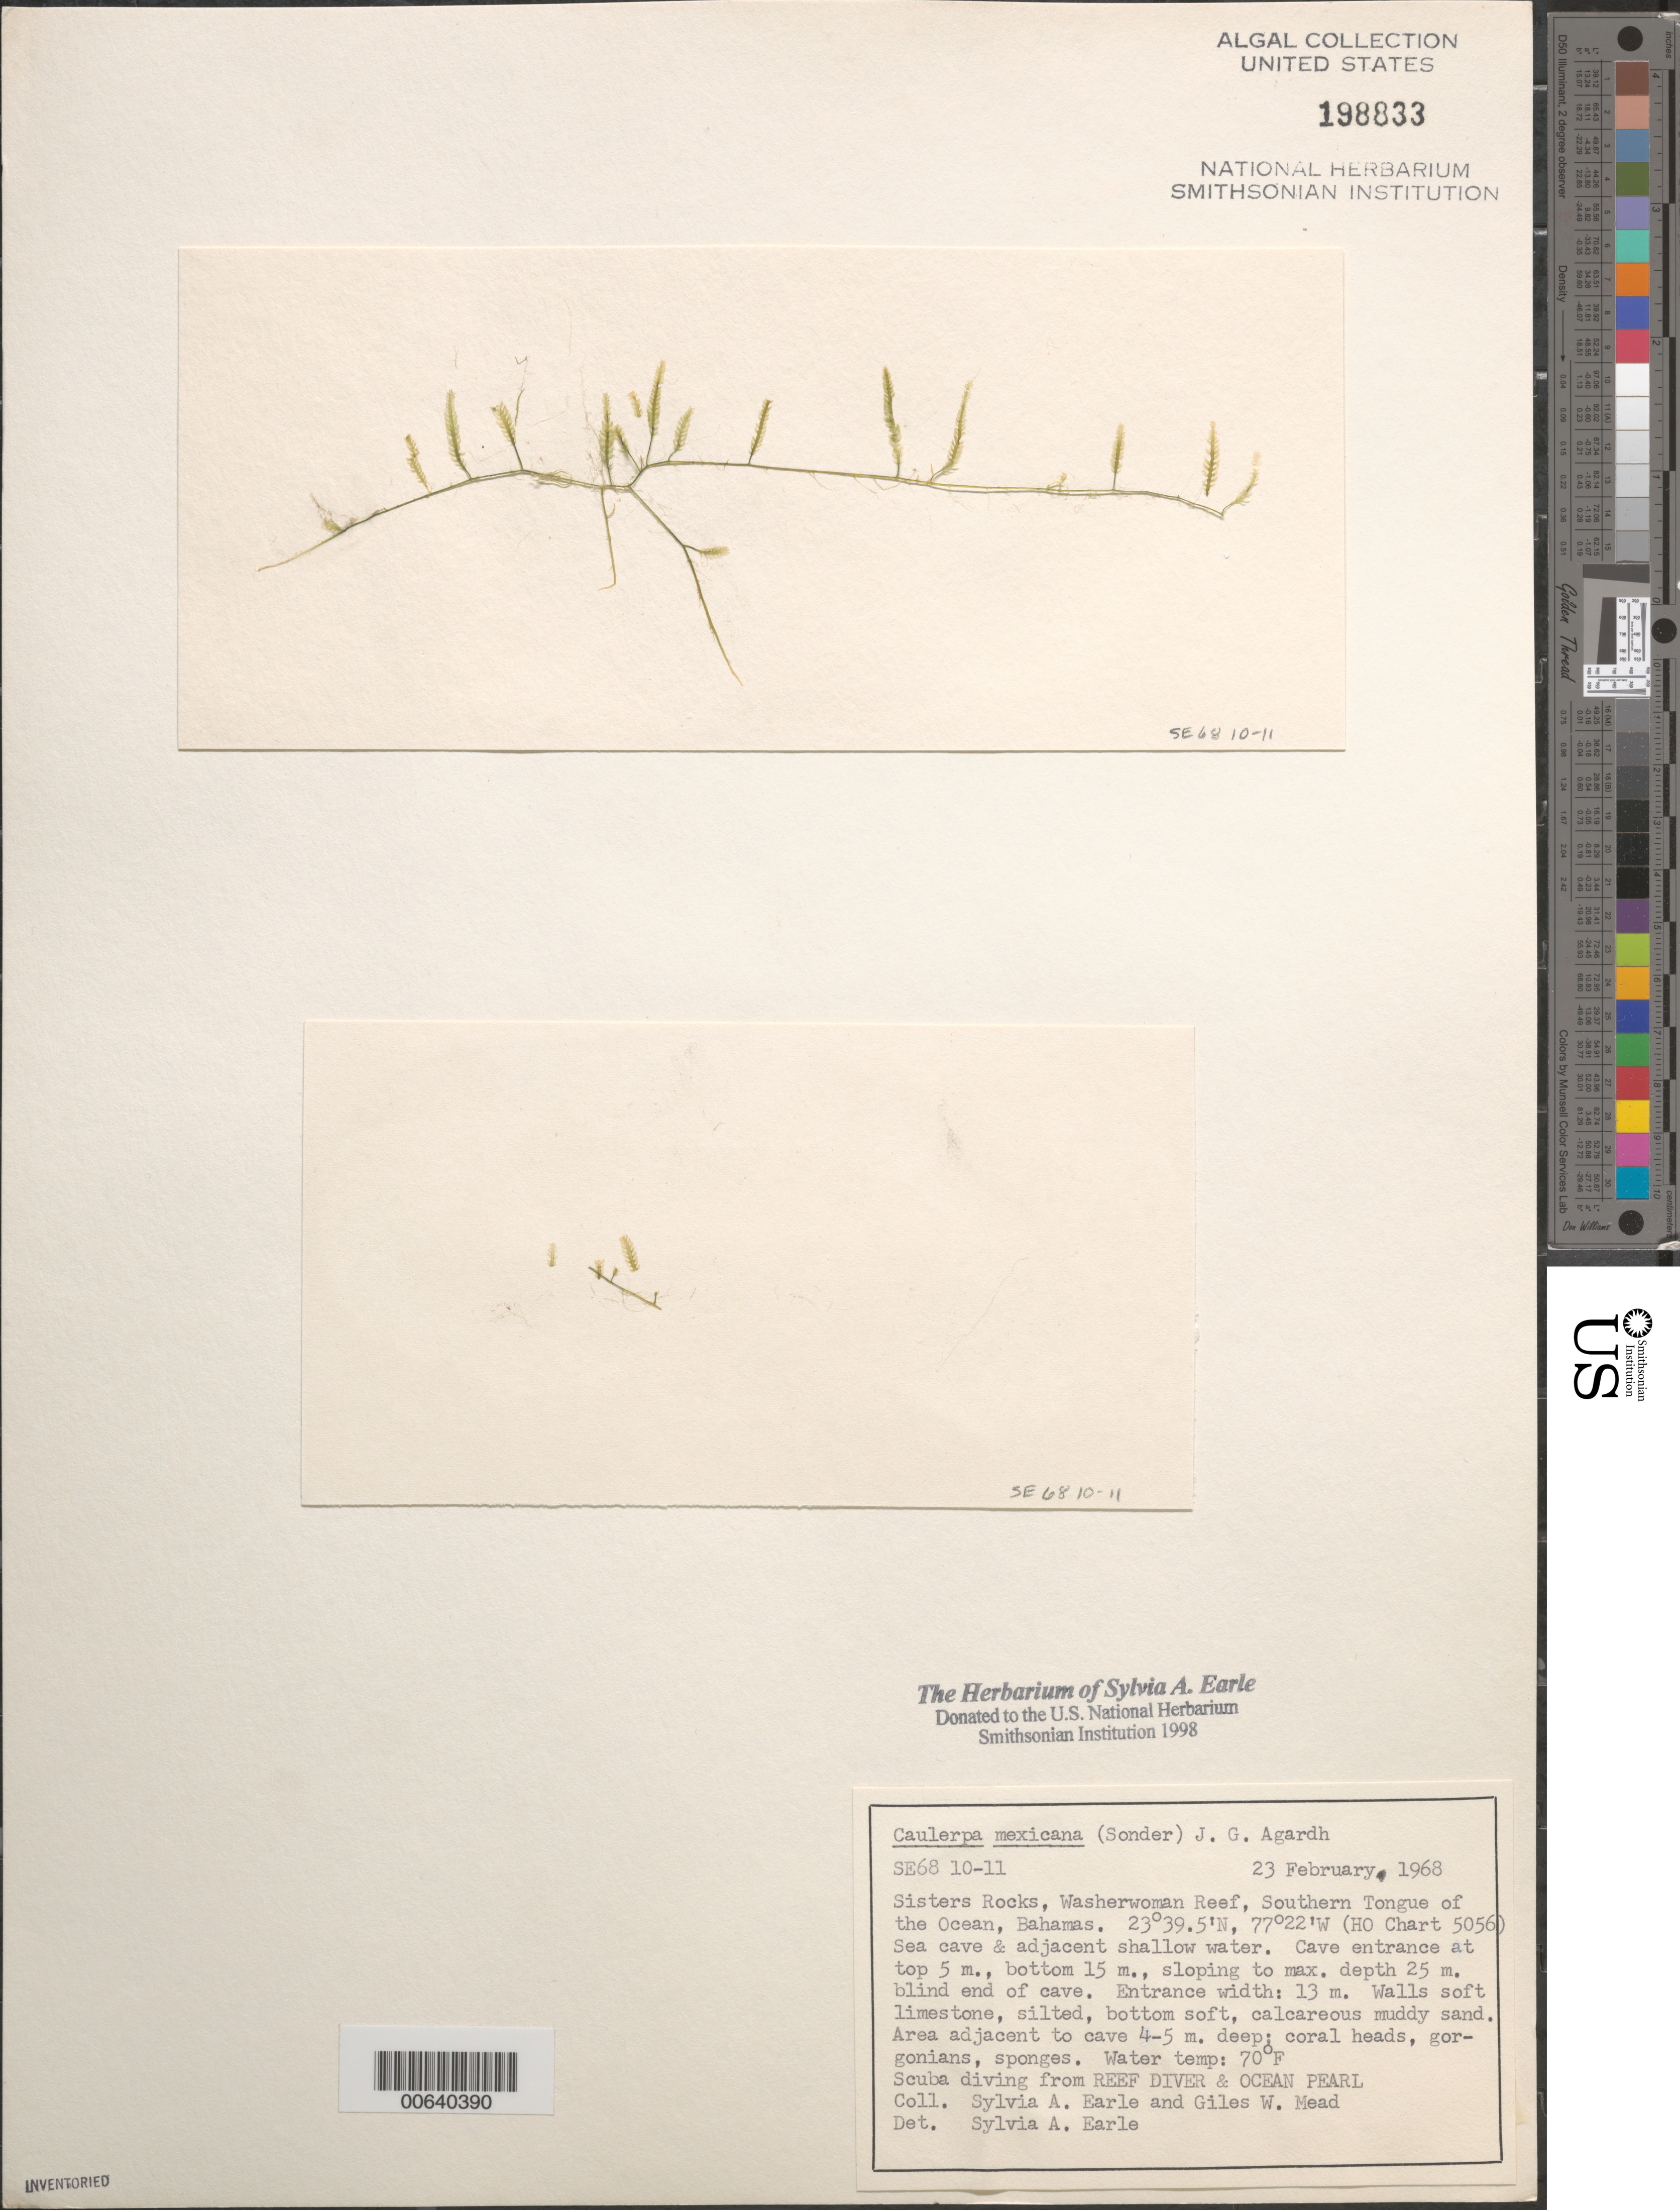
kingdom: Plantae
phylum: Chlorophyta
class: Ulvophyceae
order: Bryopsidales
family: Caulerpaceae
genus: Caulerpa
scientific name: Caulerpa mexicana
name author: Sond. ex Kütz.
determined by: Earle, S. A.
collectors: S. A. Earle & G. W. Mead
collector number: Se 6810-11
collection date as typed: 23 Feb 1968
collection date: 1968-02-23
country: Bahamas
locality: Sisters Rocks, Washerwoman Reef, Southern Tongue of the Ocean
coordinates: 23 39.5' N, 77 22' W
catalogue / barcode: US 198833